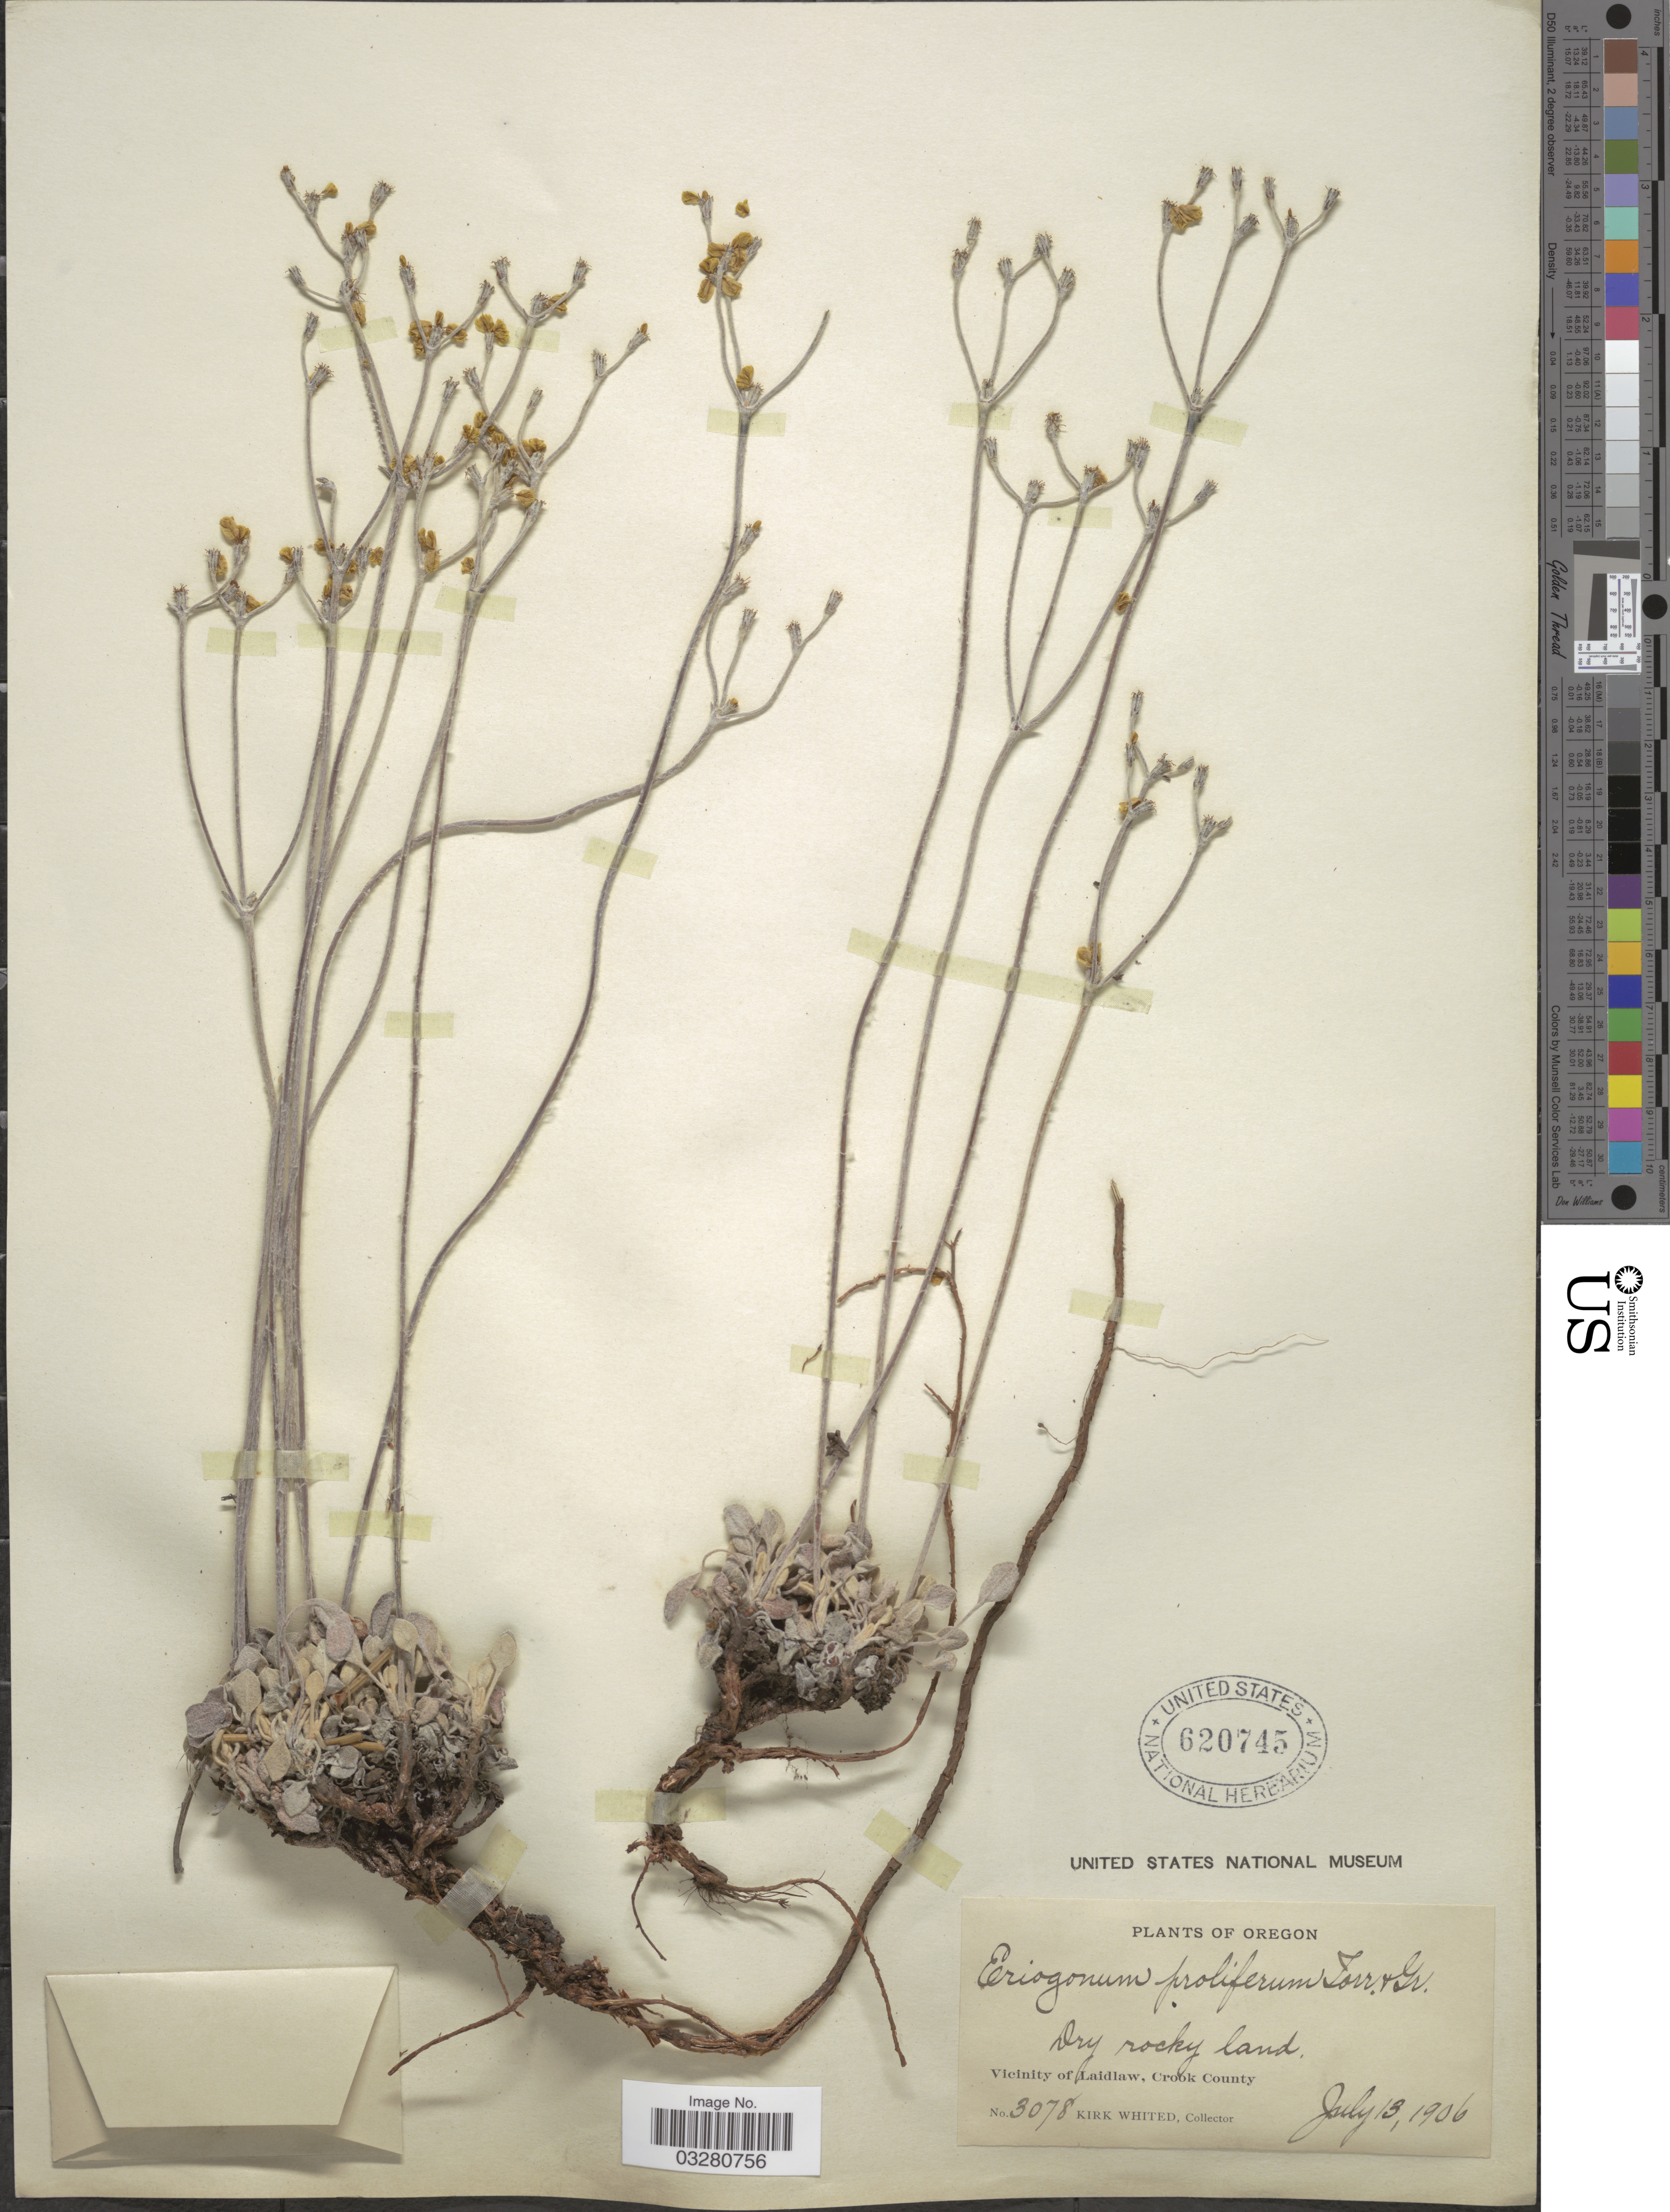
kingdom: Plantae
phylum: Tracheophyta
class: Magnoliopsida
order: Caryophyllales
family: Polygonaceae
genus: Eriogonum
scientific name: Eriogonum strictum subsp. anserinum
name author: (Greene) Munz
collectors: K. Whited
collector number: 3078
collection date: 1906-07-13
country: United States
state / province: Oregon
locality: Vicinity of Laidlaw, Crook County.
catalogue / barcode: US 620745